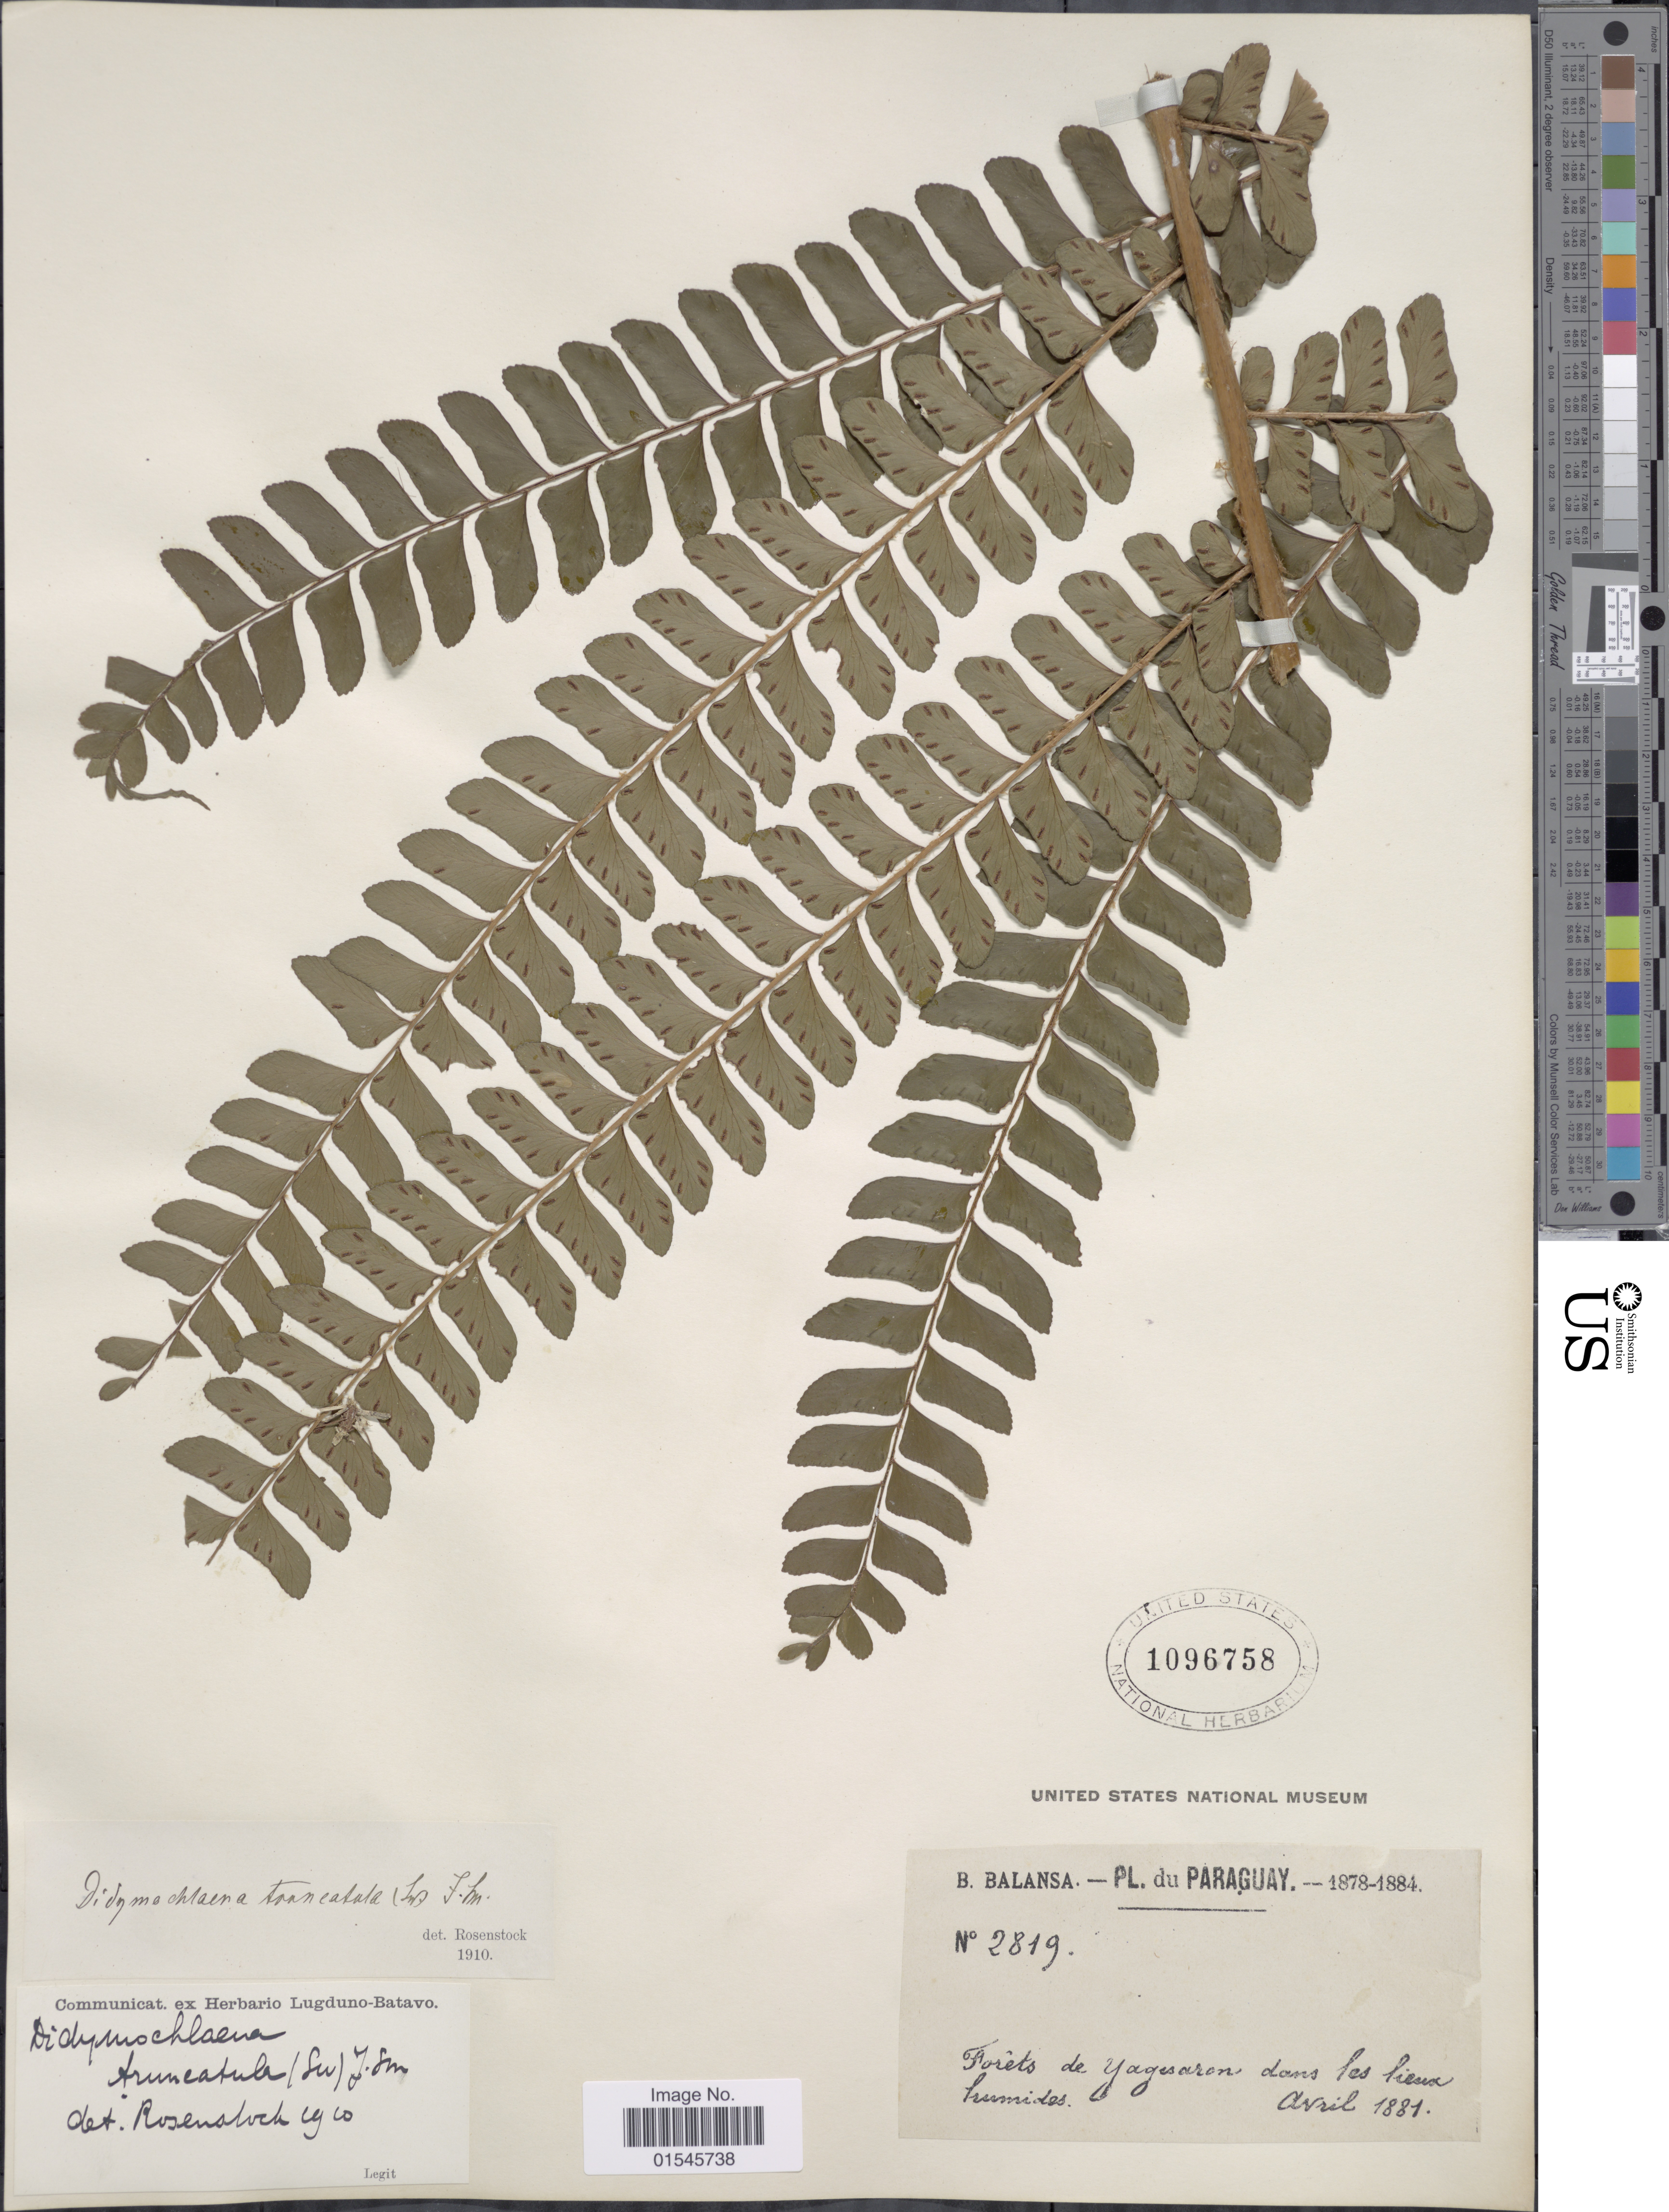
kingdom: Plantae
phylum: Tracheophyta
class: Polypodiopsida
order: Polypodiales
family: Didymochlaenaceae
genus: Didymochlaena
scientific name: Didymochlaena truncatula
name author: (Sw.) J. Sm.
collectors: B. Balansa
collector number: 2819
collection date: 1881-04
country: Paraguay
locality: Forêts de Yaguarón dans les lieux humides.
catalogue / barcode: US 1096758